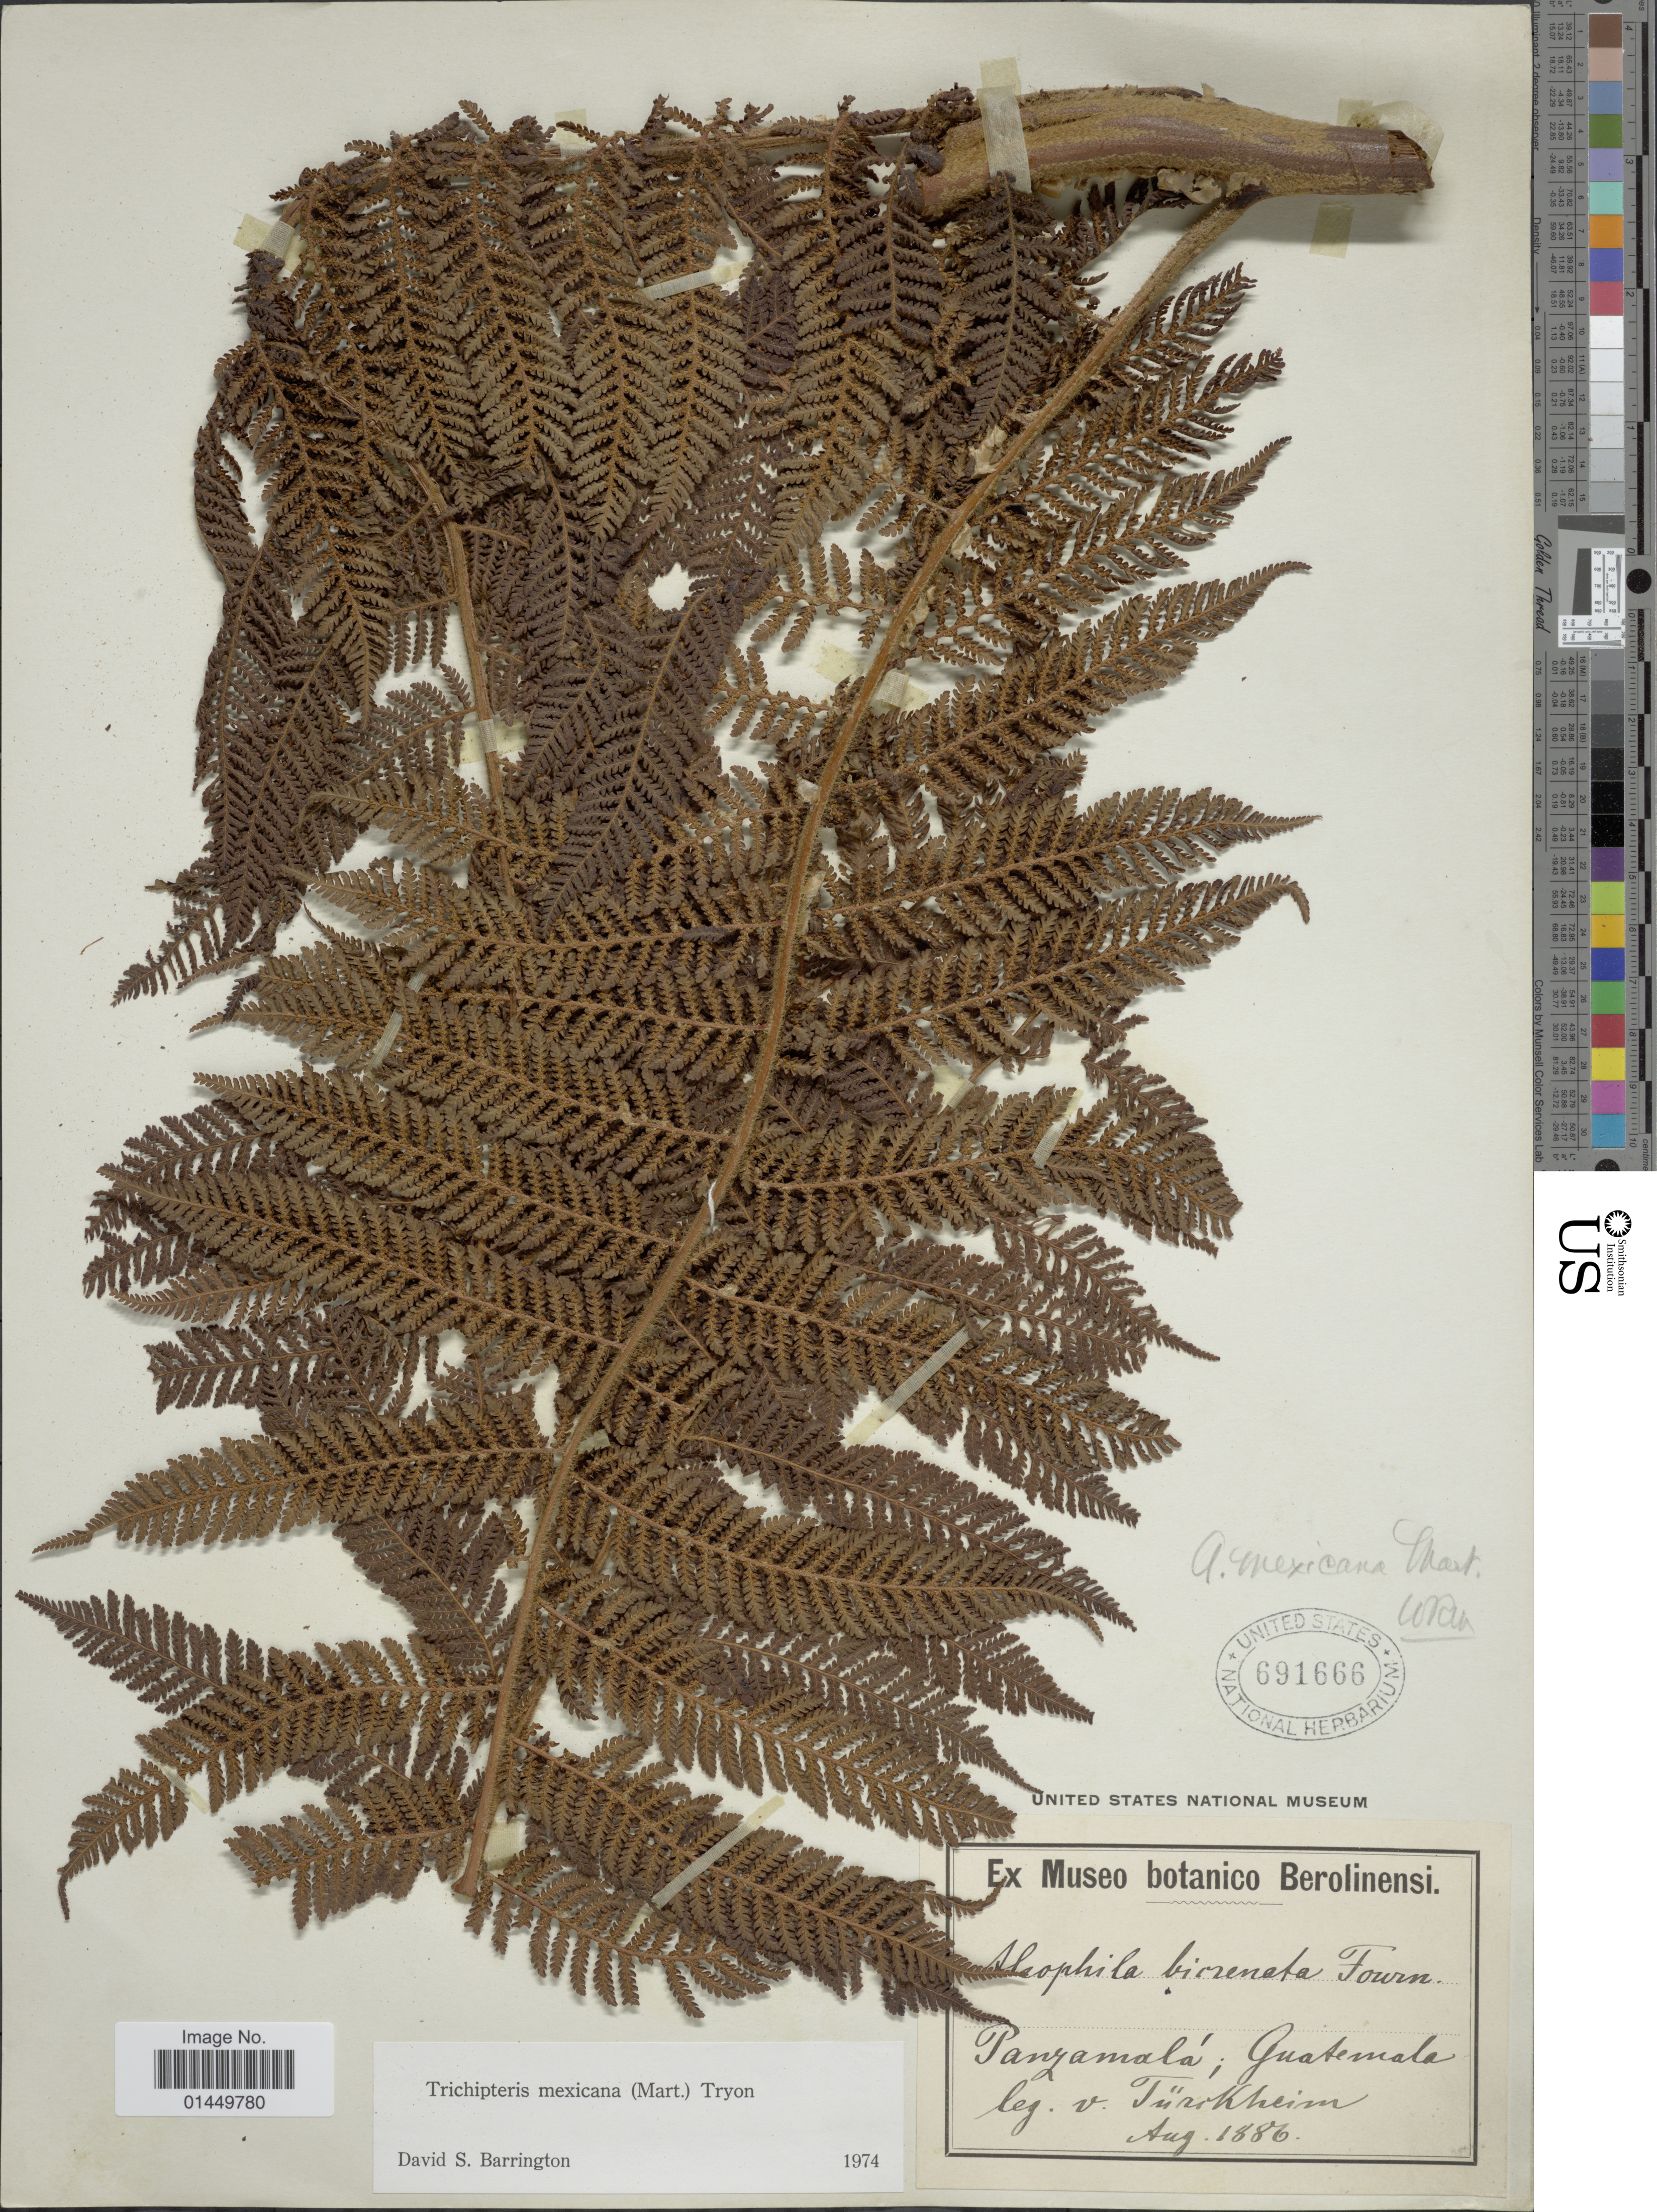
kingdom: Plantae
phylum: Tracheophyta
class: Polypodiopsida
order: Cyatheales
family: Cyatheaceae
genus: Cyathea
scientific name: Cyathea valdecrenata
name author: Domin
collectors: H. von Türckheim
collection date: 1886-08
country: Guatemala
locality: Panzamala, Guatemala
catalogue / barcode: US 691666